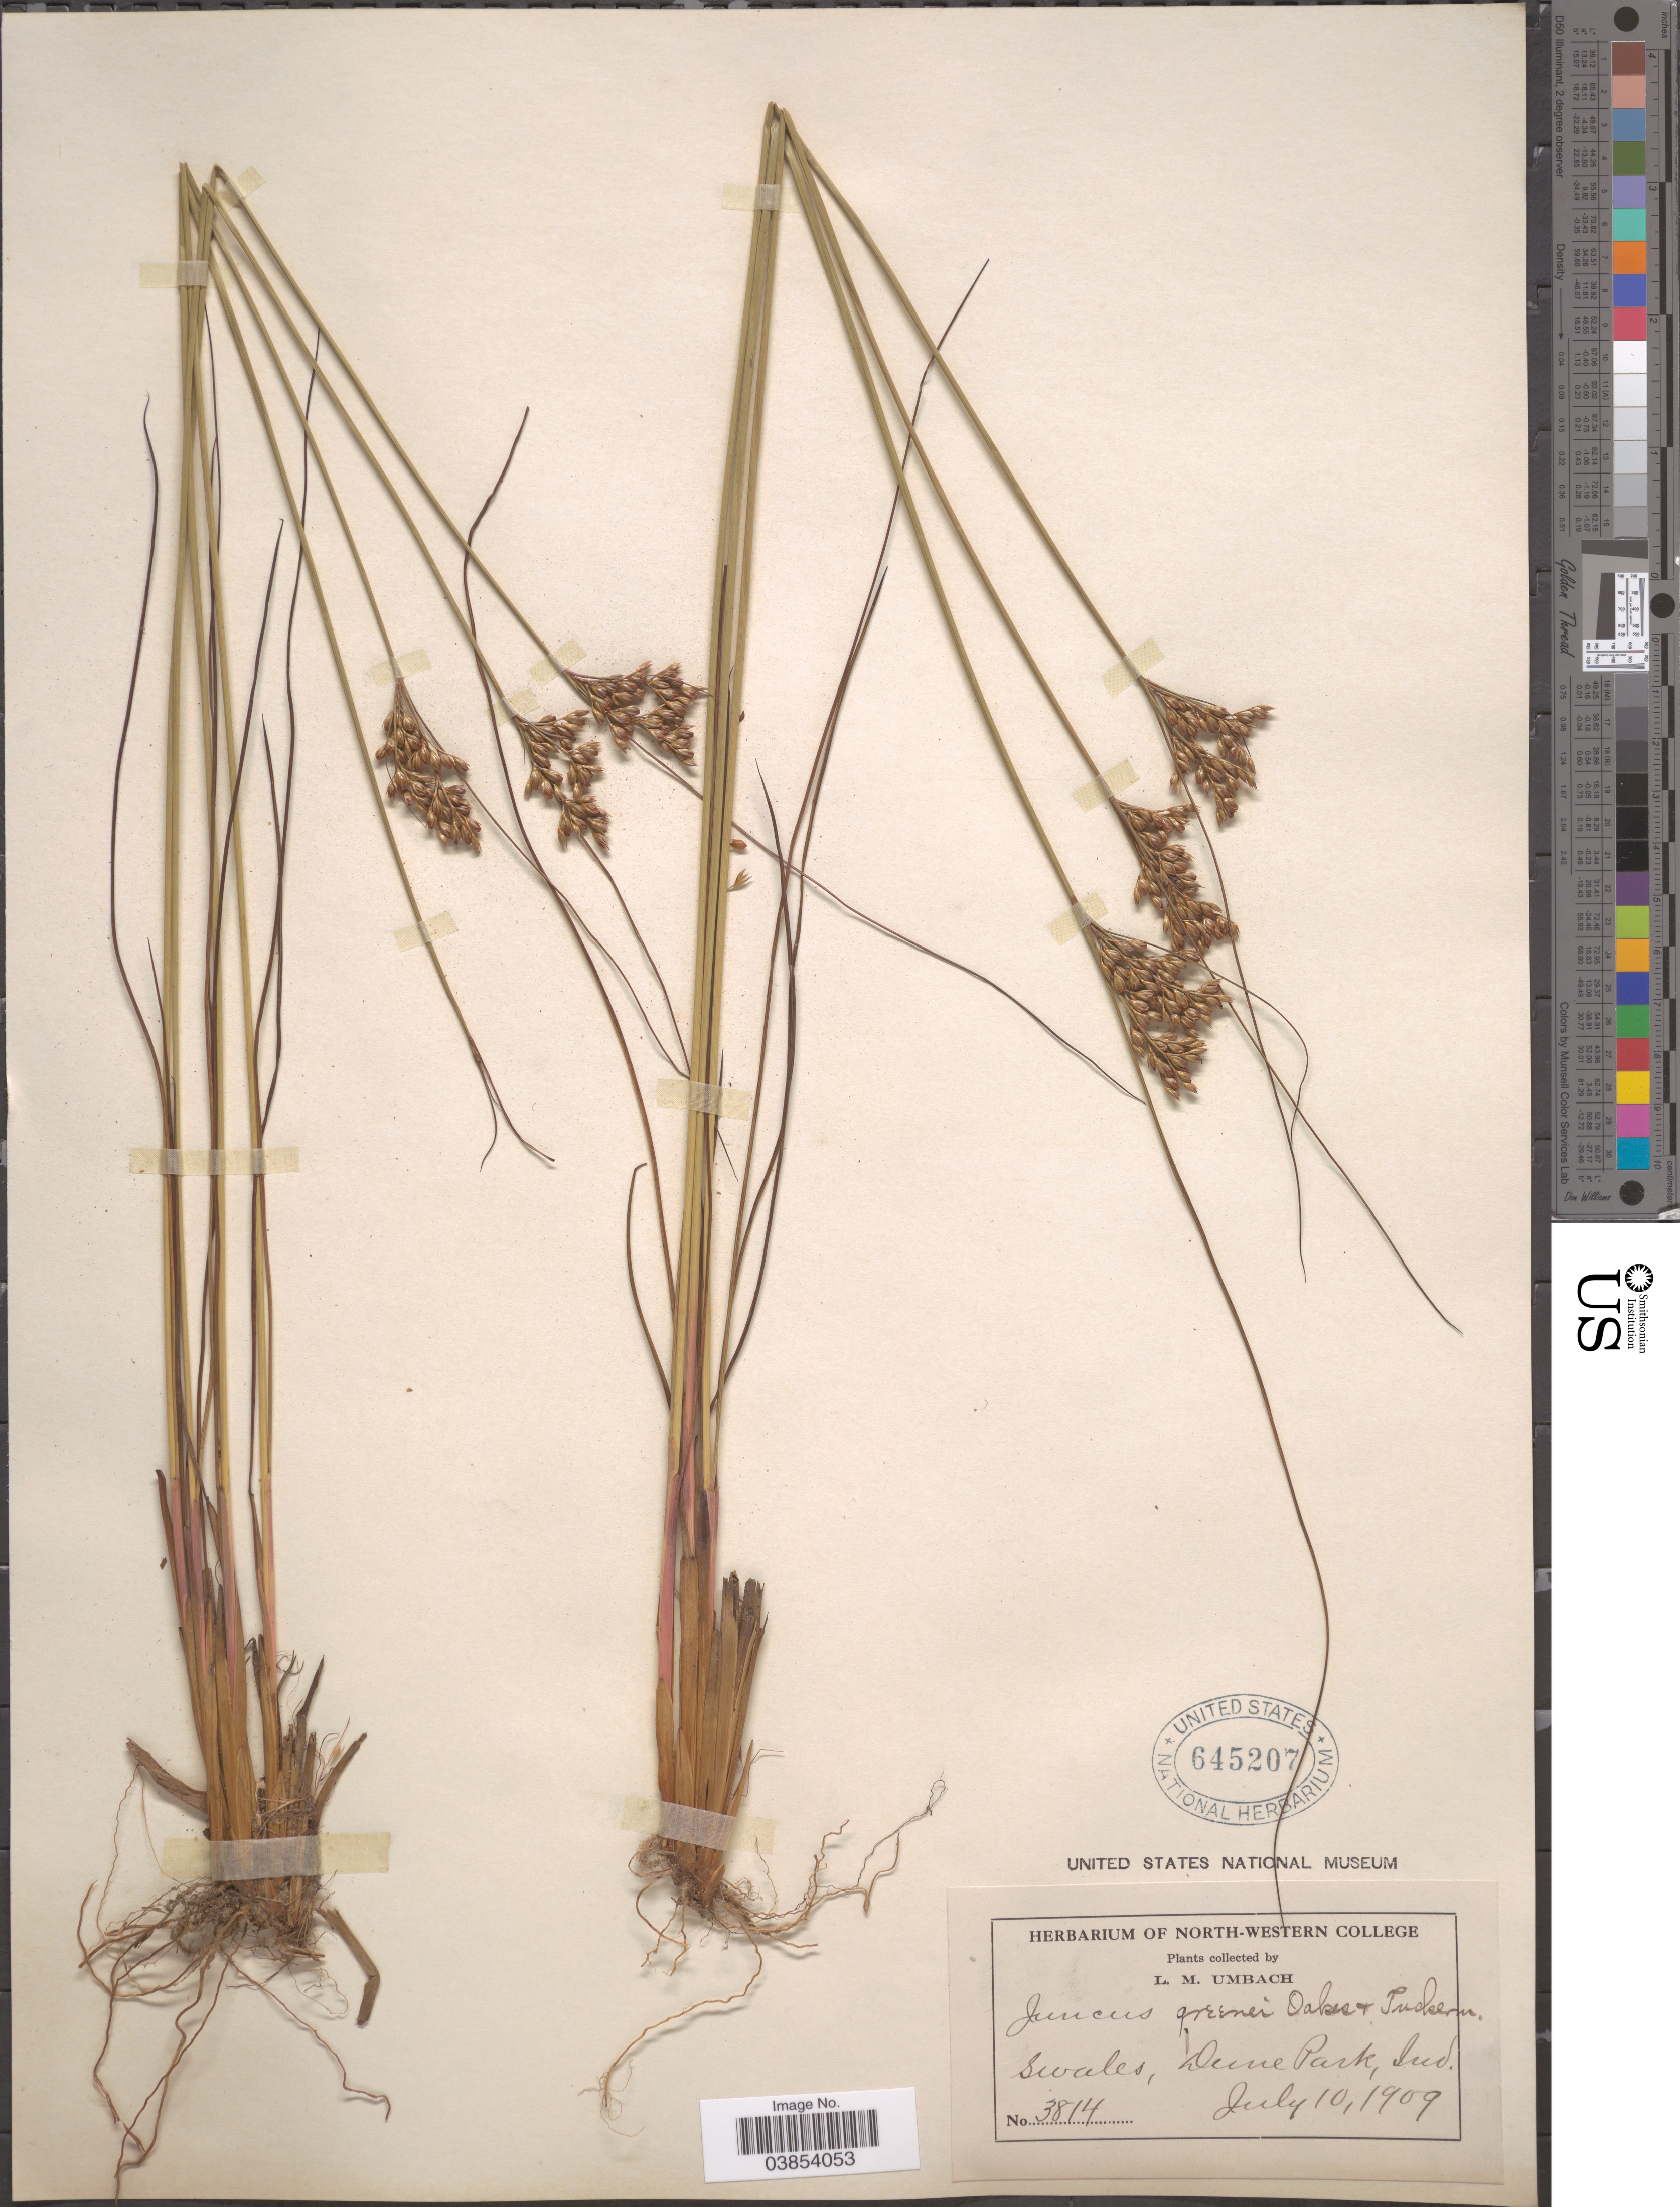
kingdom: Plantae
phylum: Tracheophyta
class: Liliopsida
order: Poales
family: Juncaceae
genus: Juncus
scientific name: Juncus greenei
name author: Oakes & Tuck.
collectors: L. M. Umbach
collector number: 3814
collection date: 1909-07-10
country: United States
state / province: Indiana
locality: Swales, Dune Park.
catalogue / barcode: US 645207